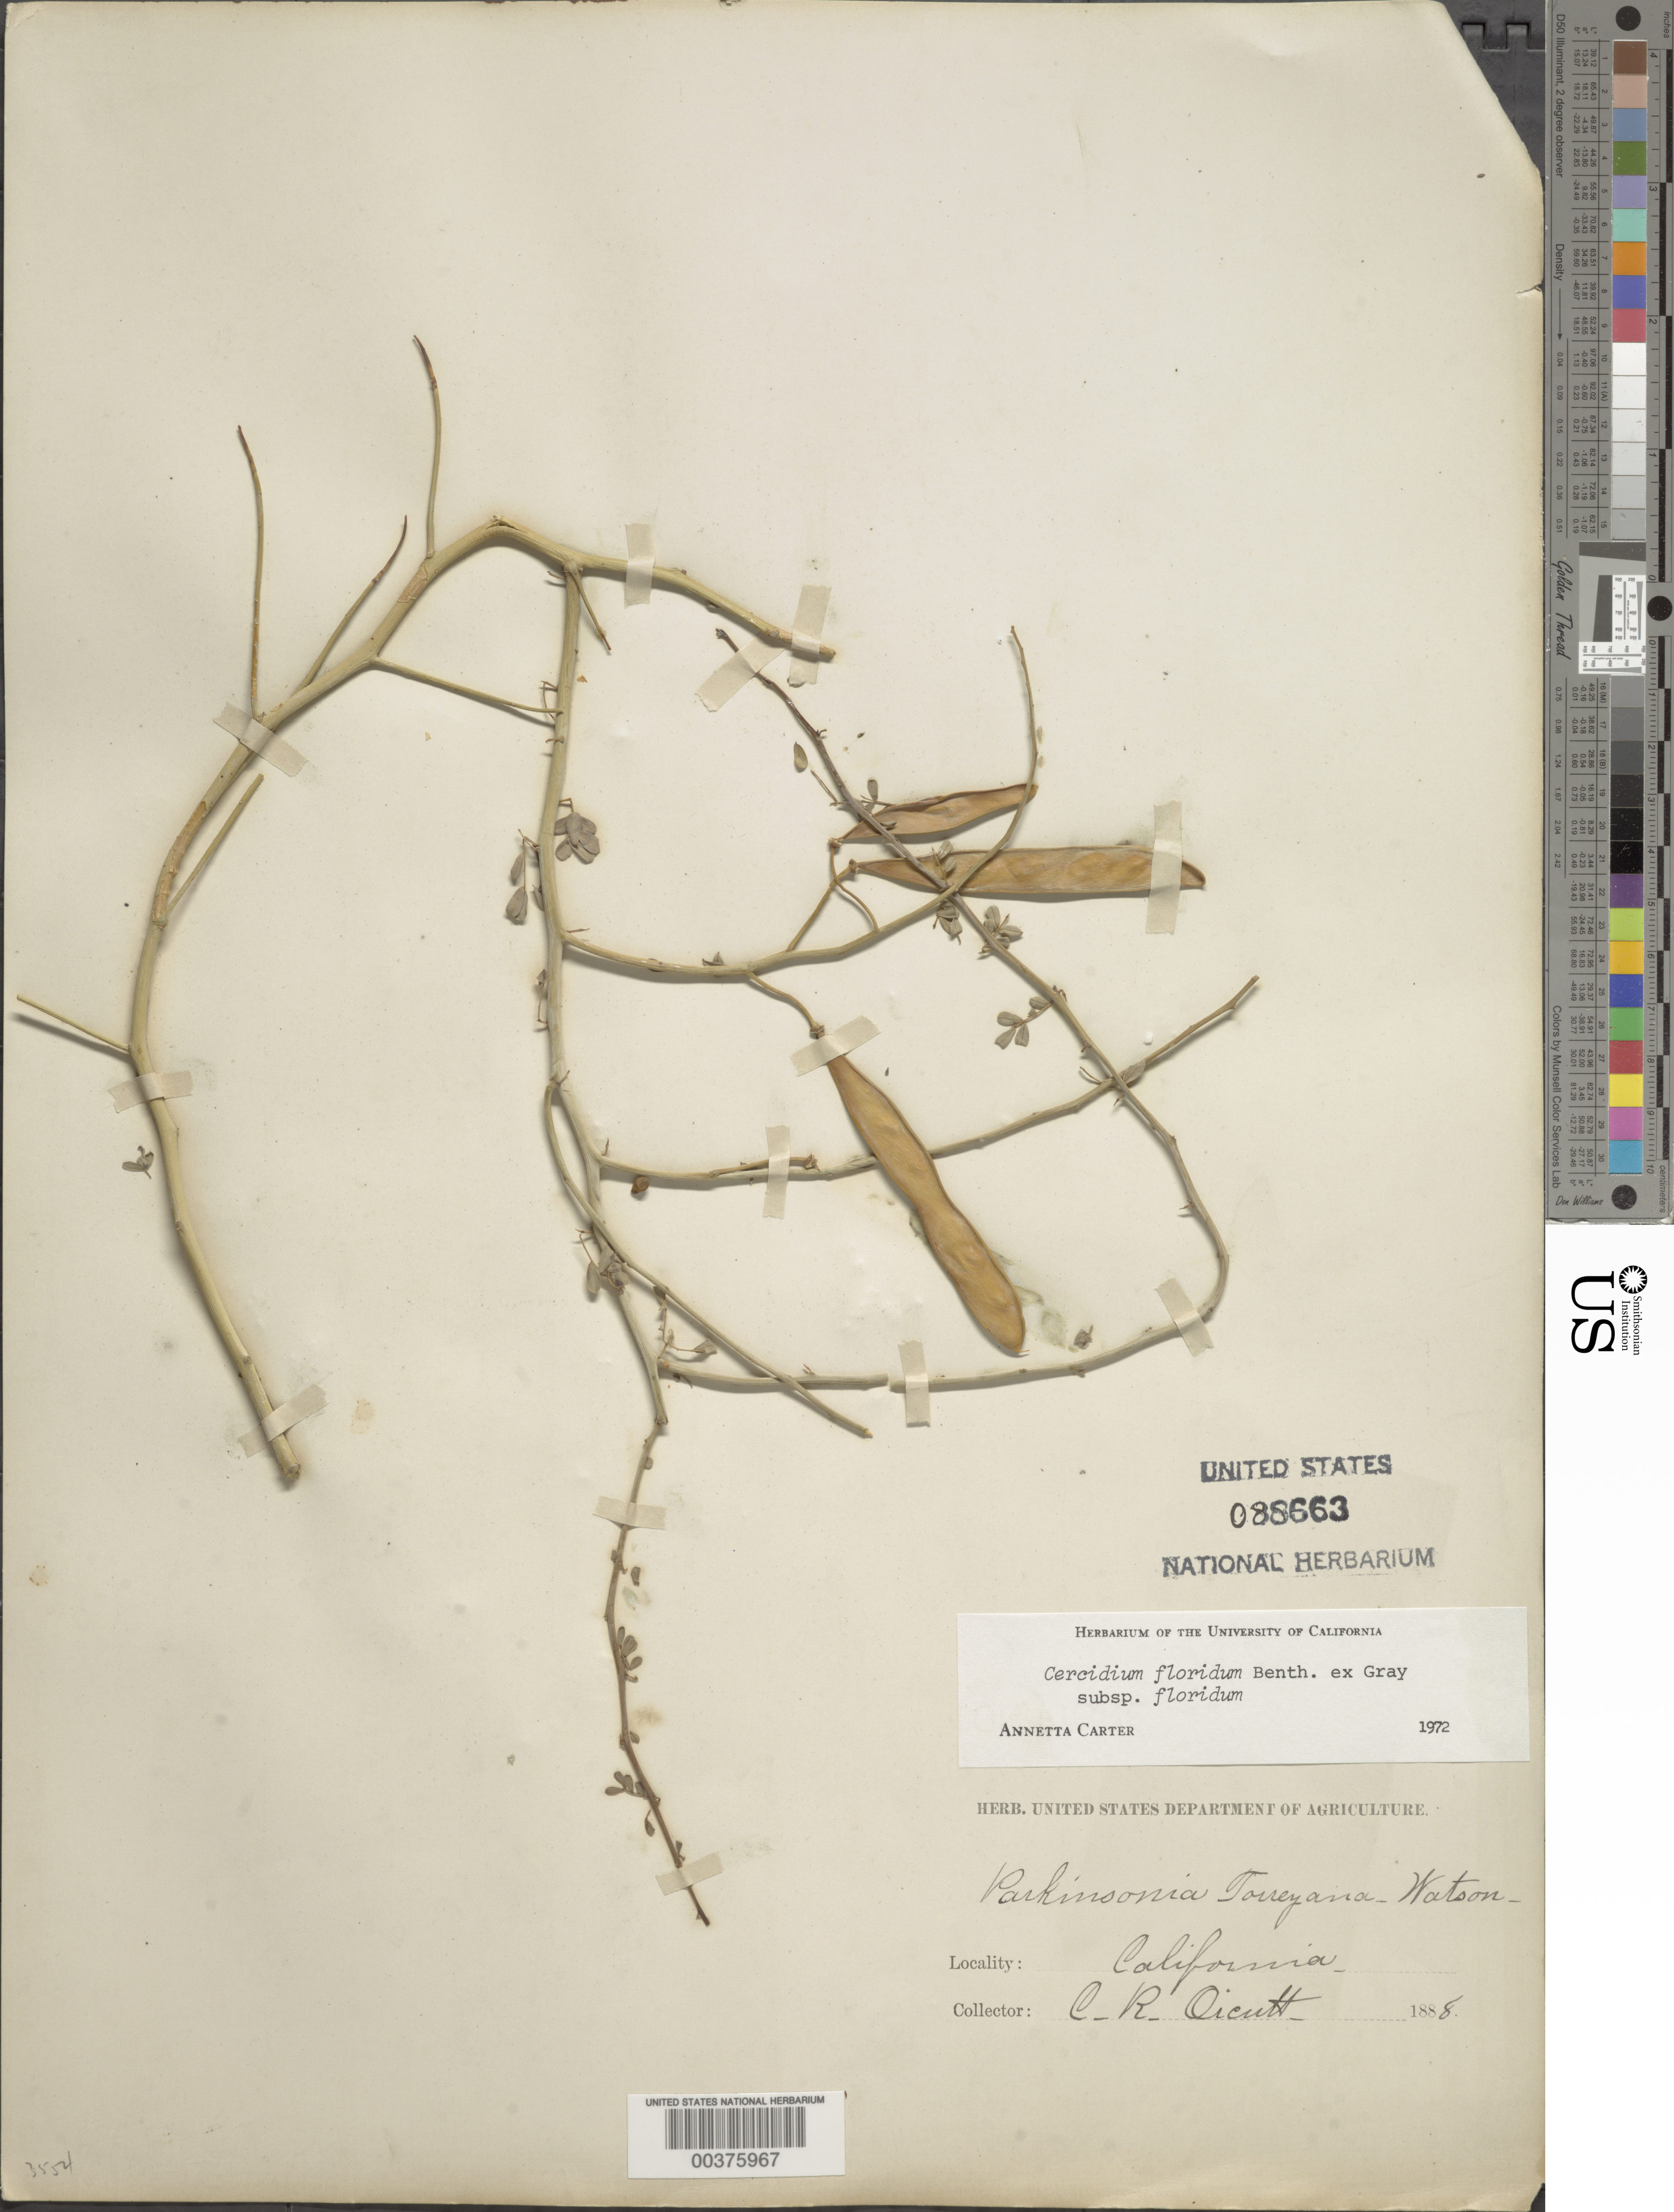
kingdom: Plantae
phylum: Tracheophyta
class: Magnoliopsida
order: Fabales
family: Fabaceae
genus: Parkinsonia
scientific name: Parkinsonia florida subsp. florida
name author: (Benth. ex A. Gray) S. Watson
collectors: C. R. Orcutt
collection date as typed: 1888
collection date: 1888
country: United States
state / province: California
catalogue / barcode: US 88663